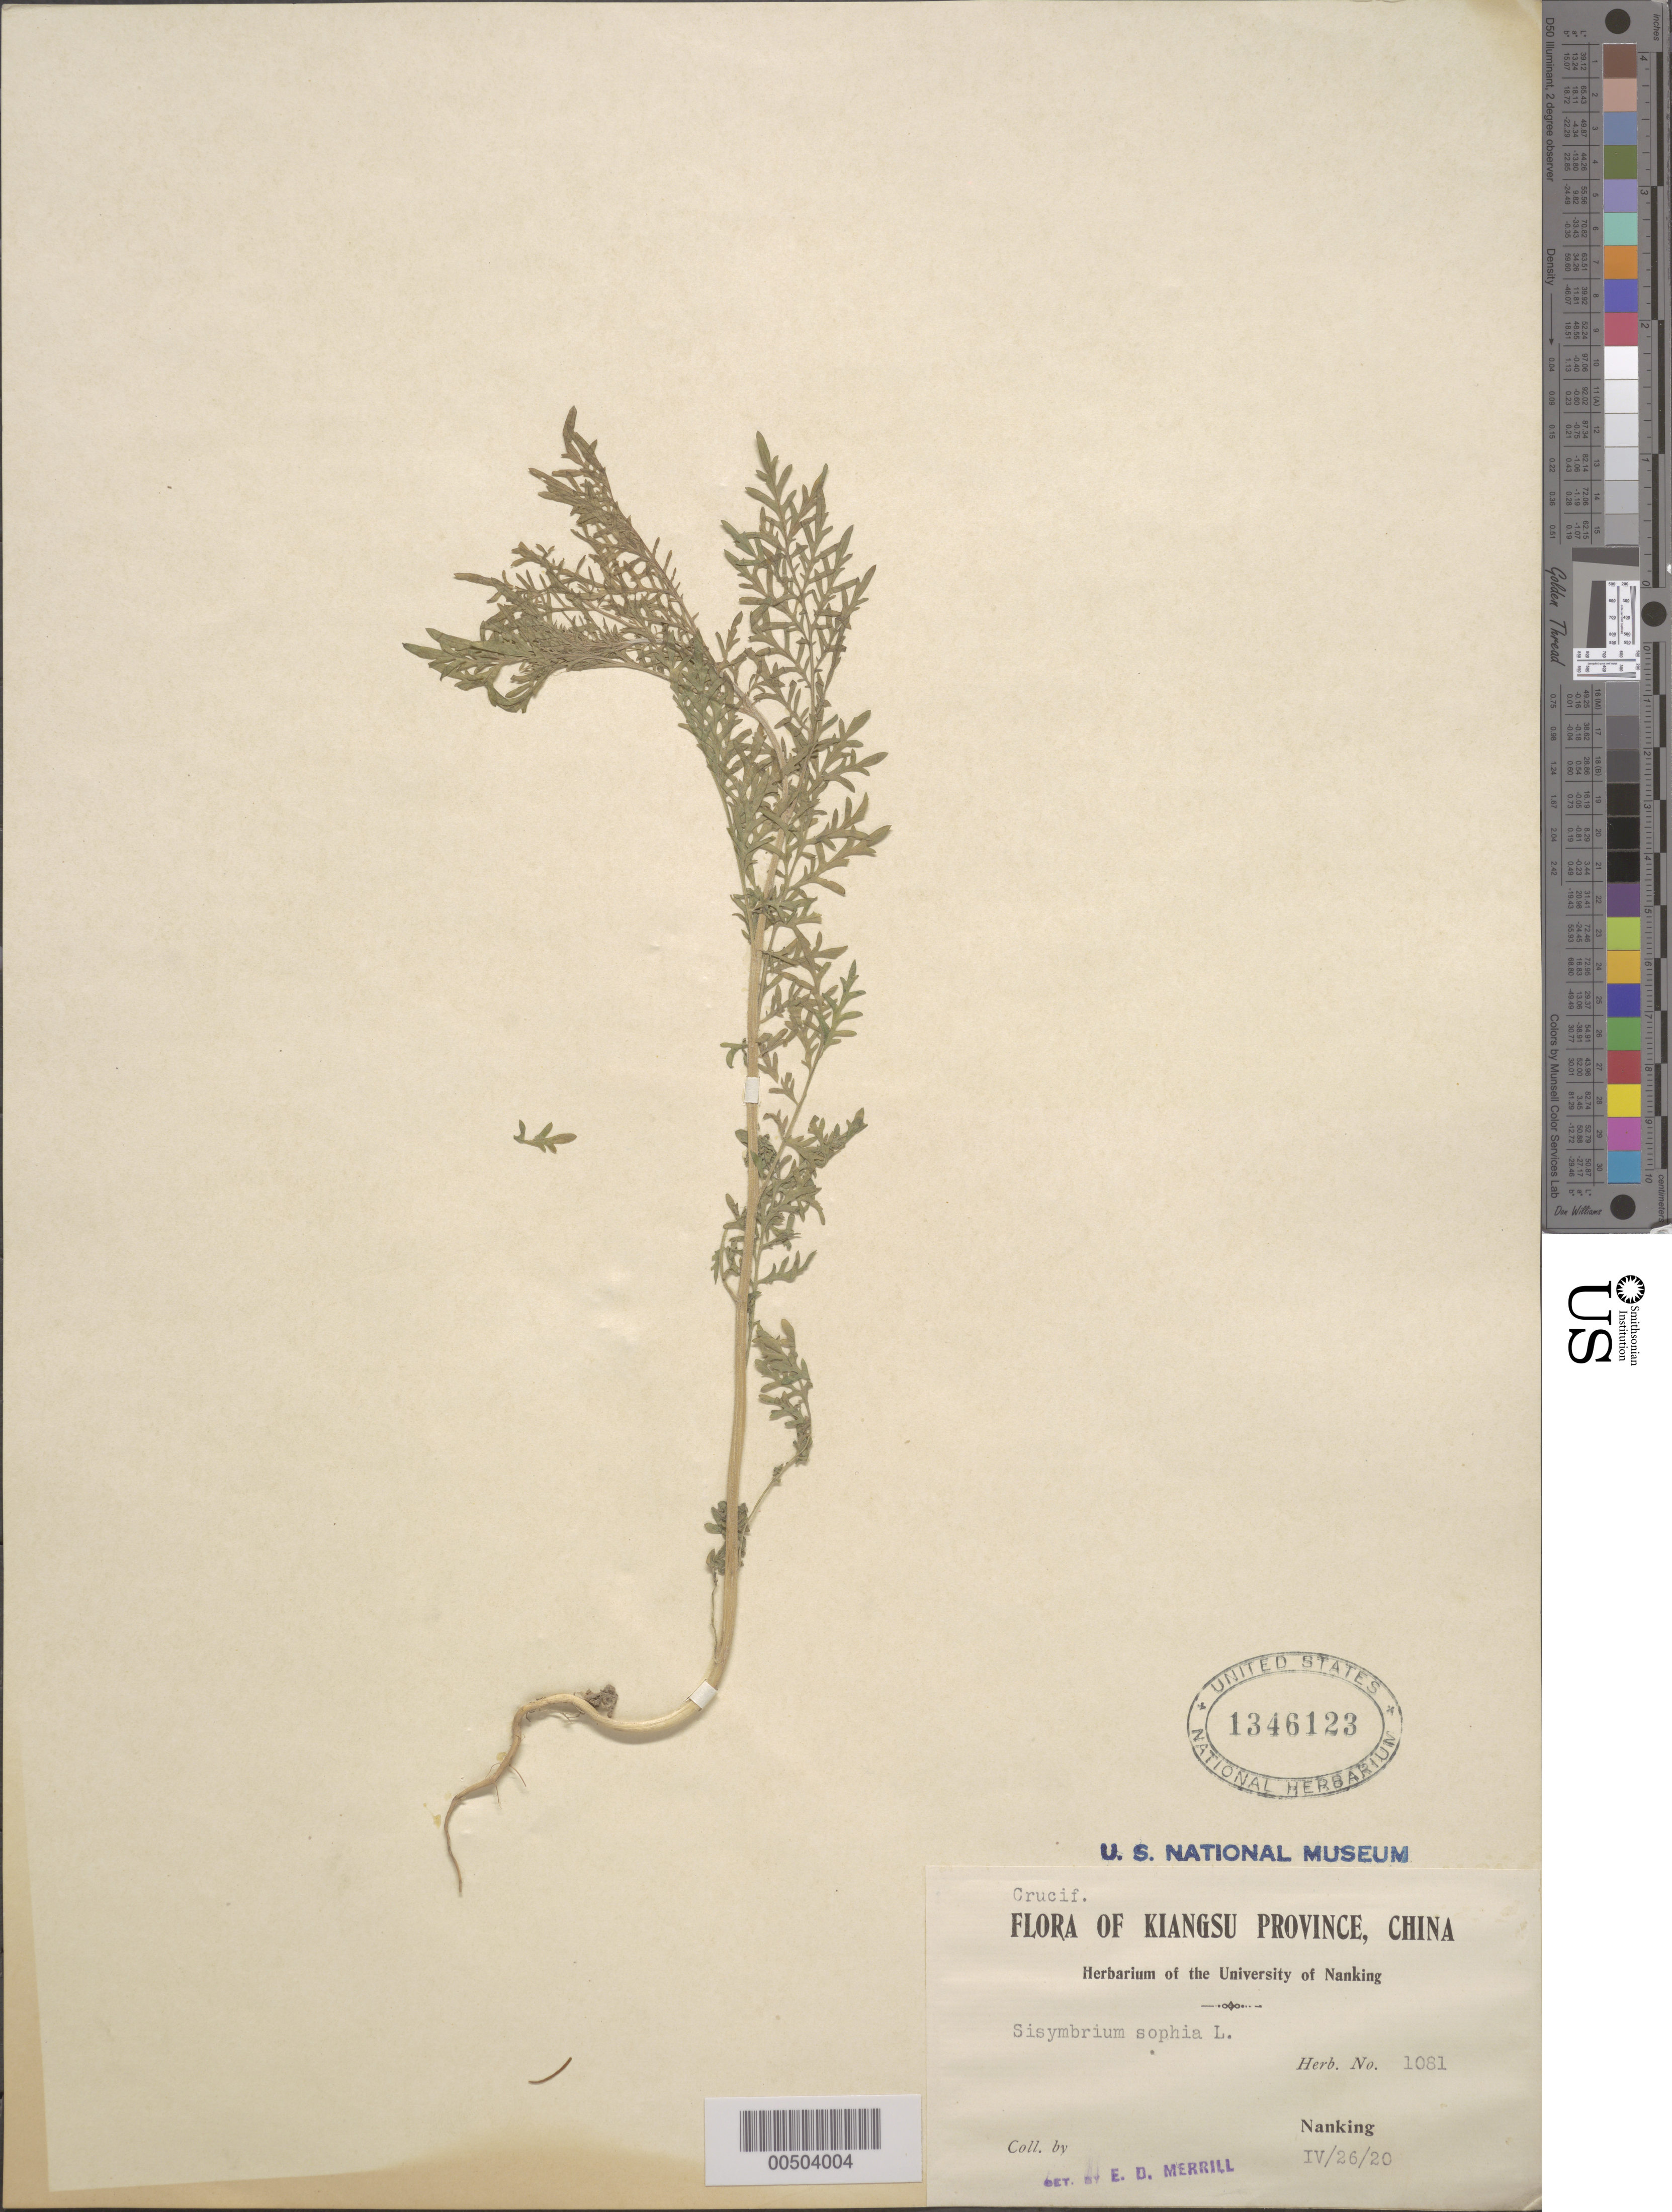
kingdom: Plantae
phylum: Tracheophyta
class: Magnoliopsida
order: Brassicales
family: Brassicaceae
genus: Sisymbrium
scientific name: Sisymbrium sophia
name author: L.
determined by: Merrill, Elmer D.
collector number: Herb. No. 1081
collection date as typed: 26 Apr 1920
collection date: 1920-04-26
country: China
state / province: Jiangsu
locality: Nanking (Nanjing)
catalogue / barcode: US 1346123